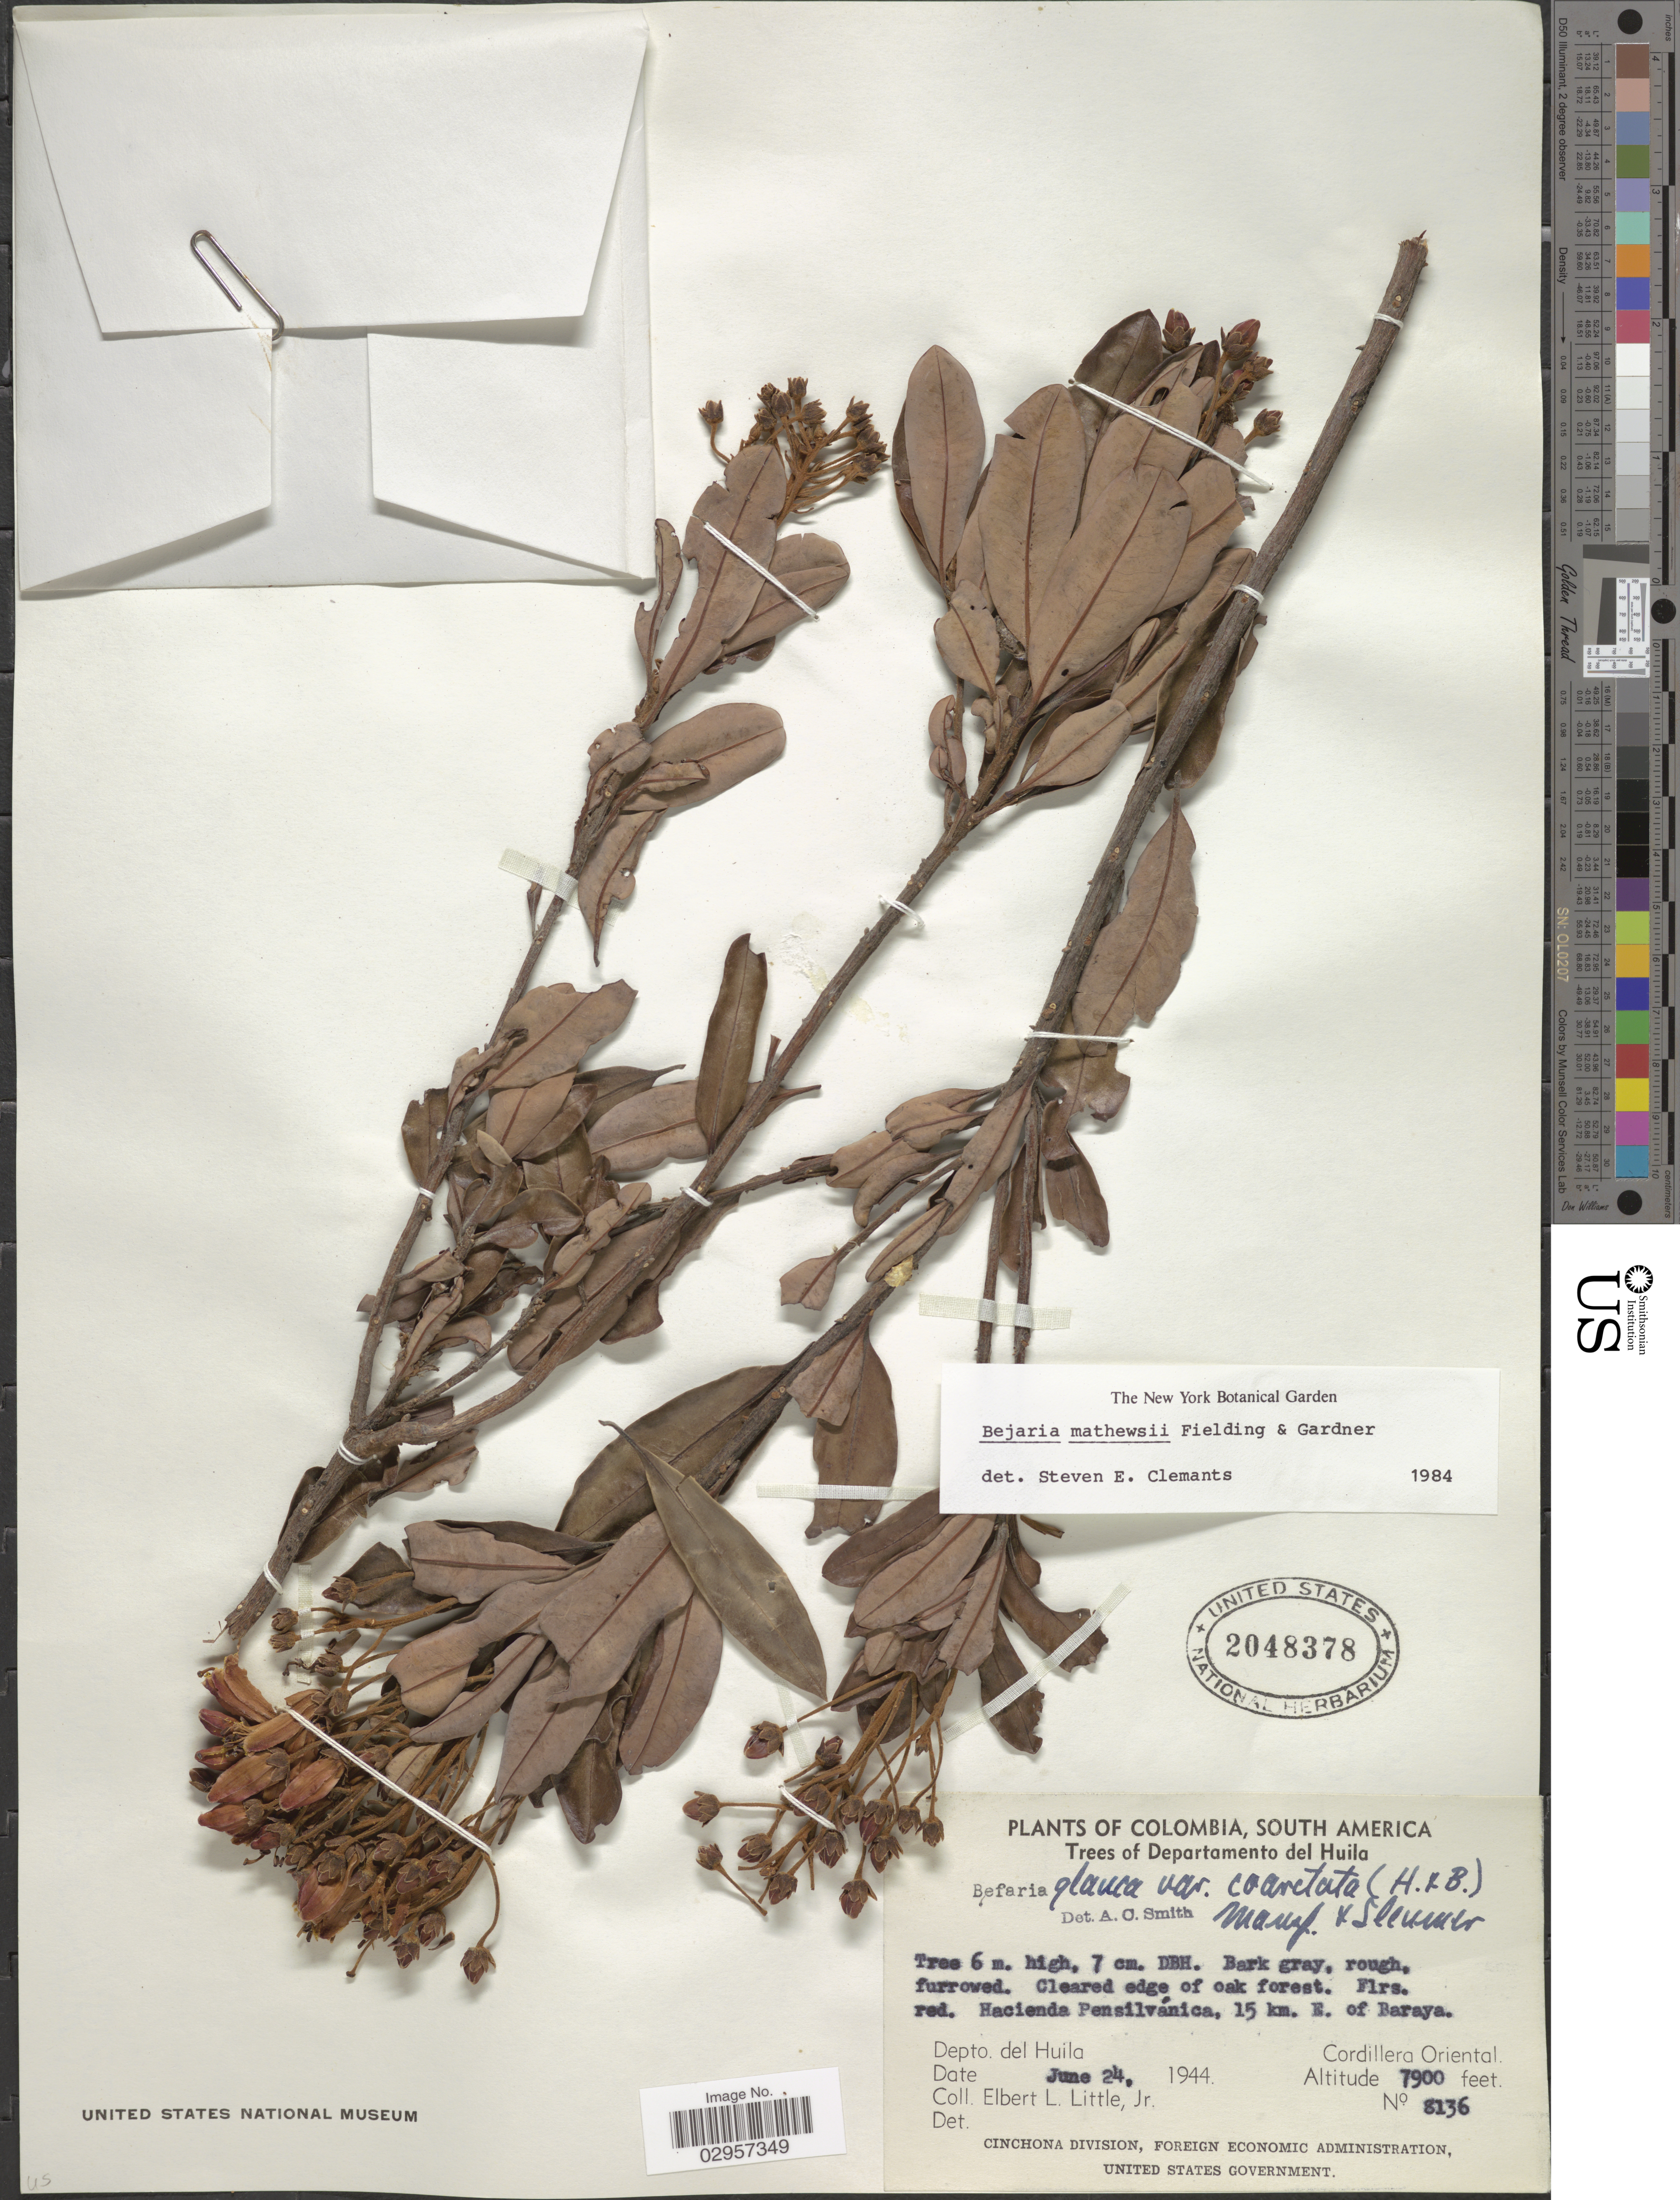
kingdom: Plantae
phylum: Tracheophyta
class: Magnoliopsida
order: Ericales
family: Ericaceae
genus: Bejaria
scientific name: Bejaria mathewsii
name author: Fielding & Gardner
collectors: E. L. Little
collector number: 8136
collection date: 1944-06-24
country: Colombia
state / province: Huila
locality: Trees of Departamento del Huila, Hacienda Pensilvánica, 15 km. E. of Baraya, Depto. del Huila, Cordillera Oriental.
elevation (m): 2408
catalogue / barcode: US 2048378